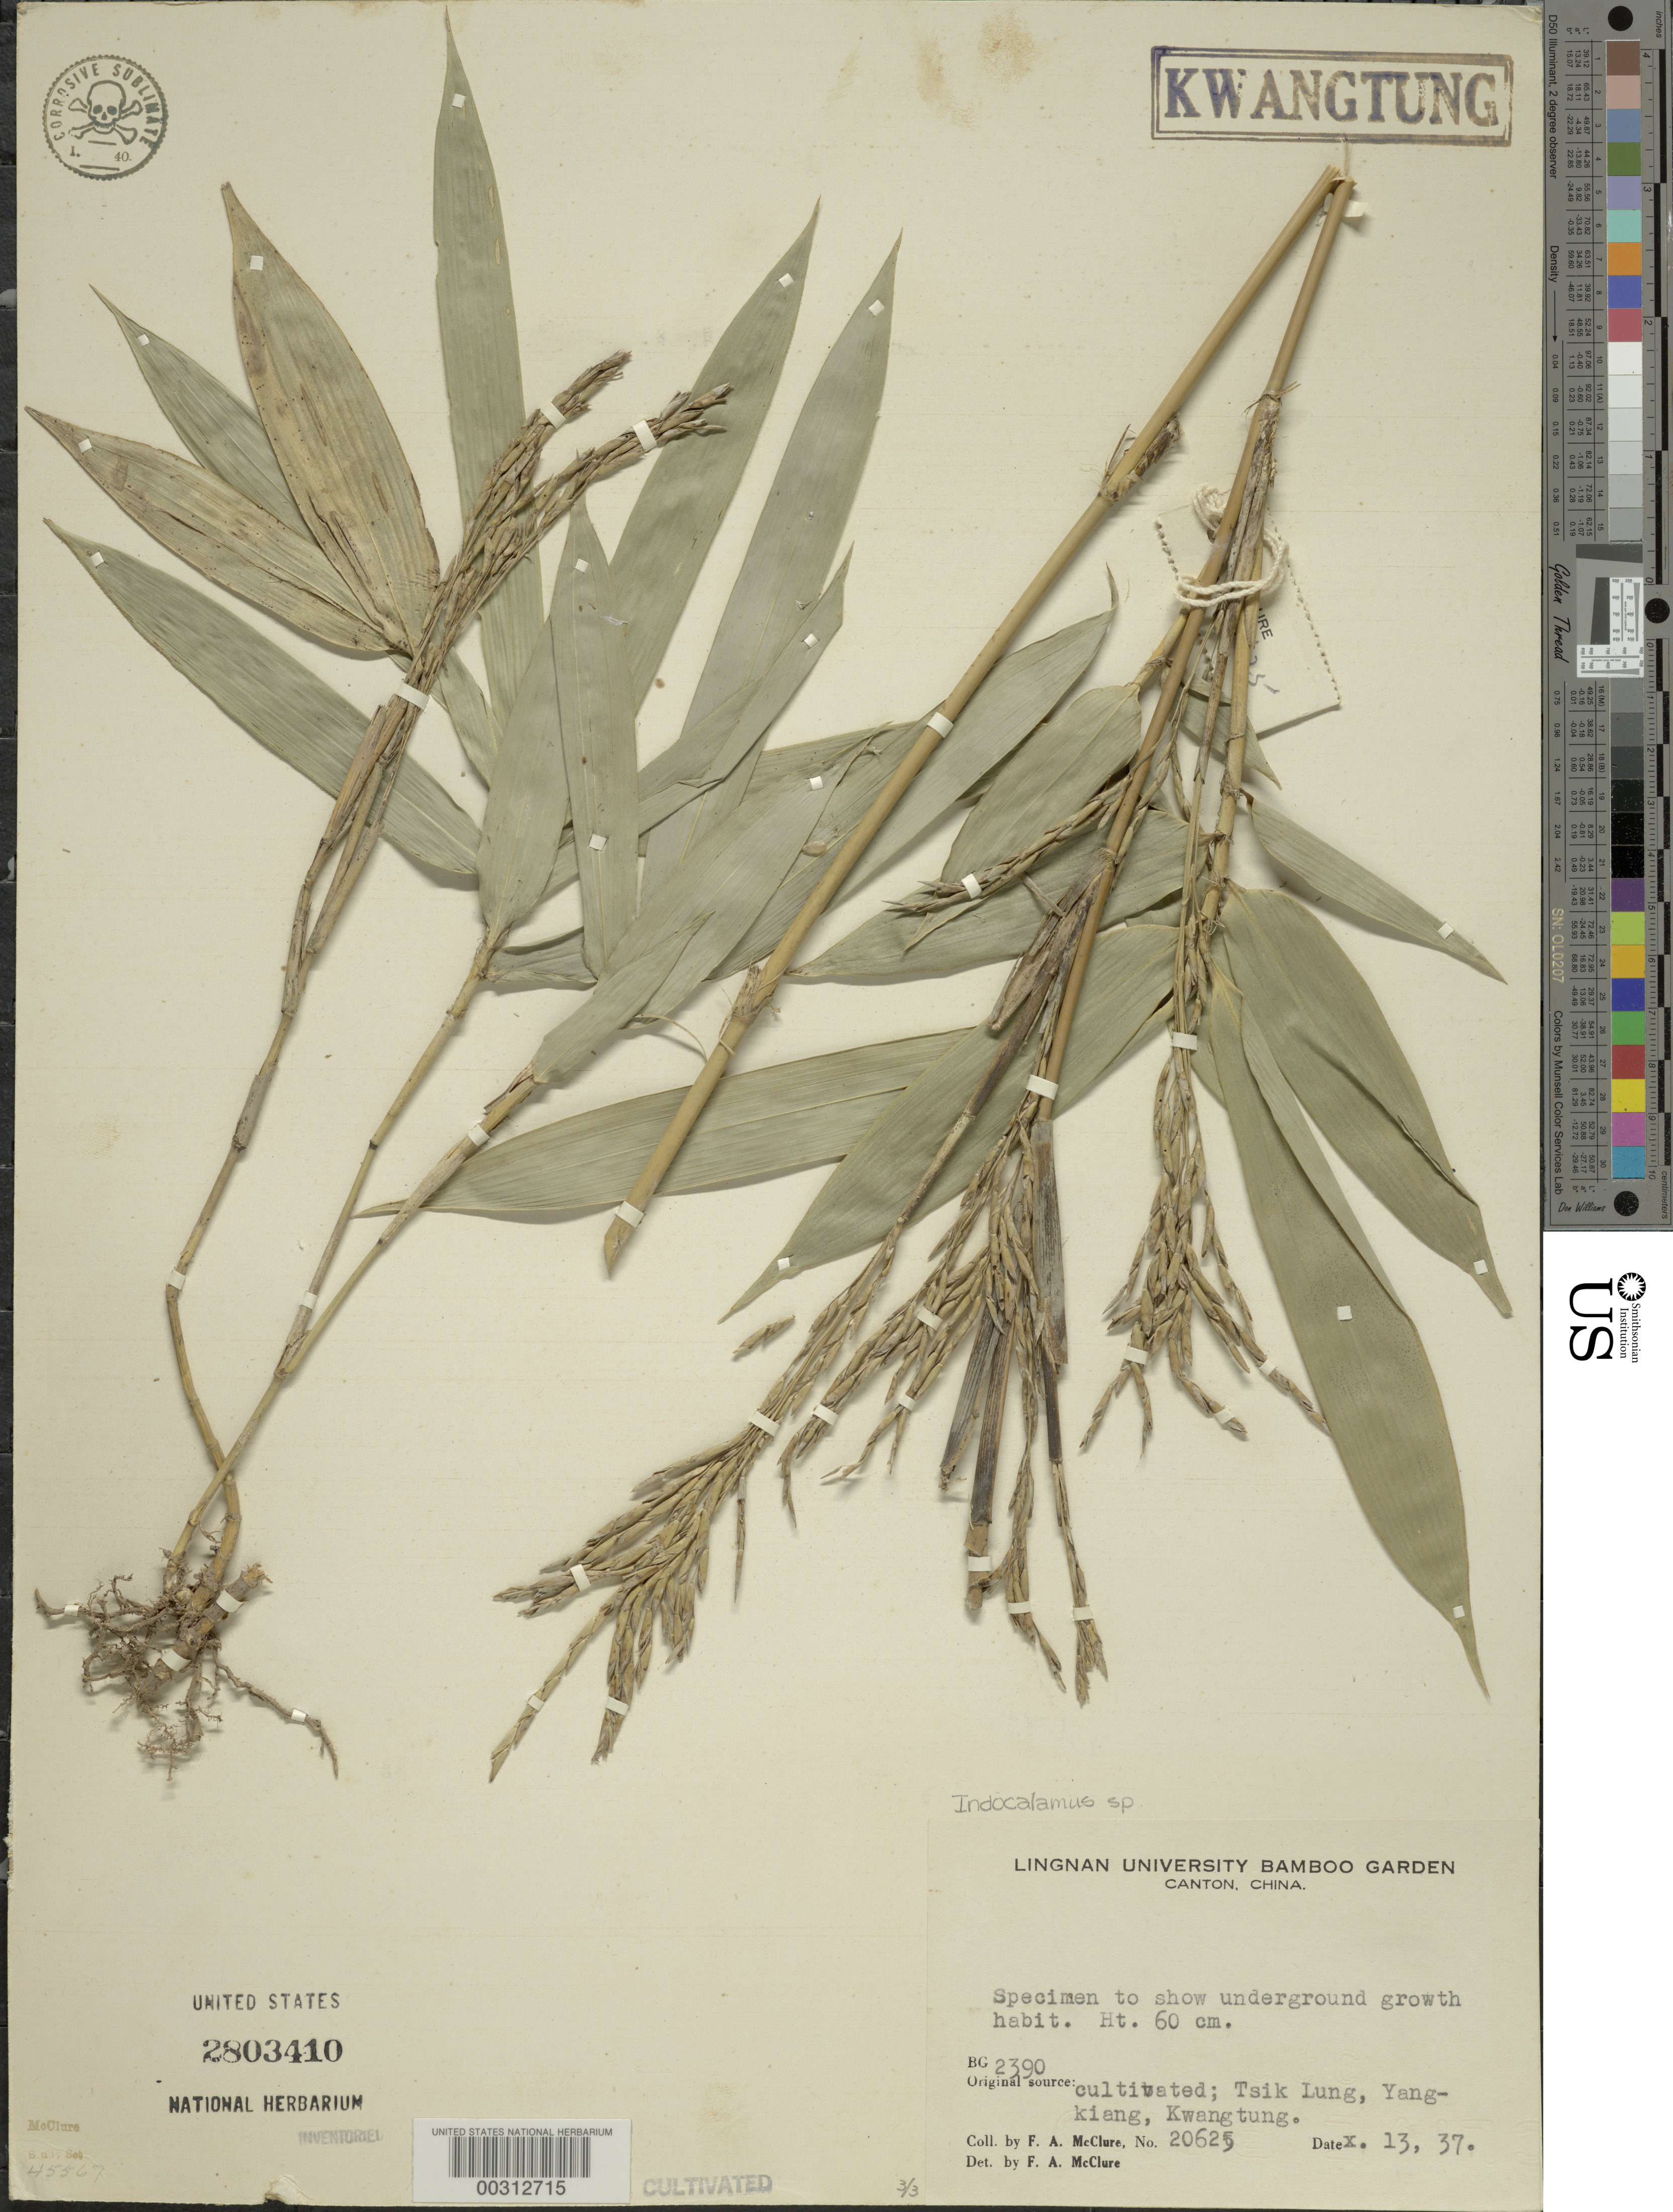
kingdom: Plantae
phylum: Tracheophyta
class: Liliopsida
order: Poales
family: Poaceae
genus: Indocalamus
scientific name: Indocalamus sp.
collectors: F. A. McClure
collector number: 20625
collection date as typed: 13 Oct 1937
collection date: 1937-10-13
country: China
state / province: Guangdong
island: Honam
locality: Lingnan univ. bg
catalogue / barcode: US 2803410